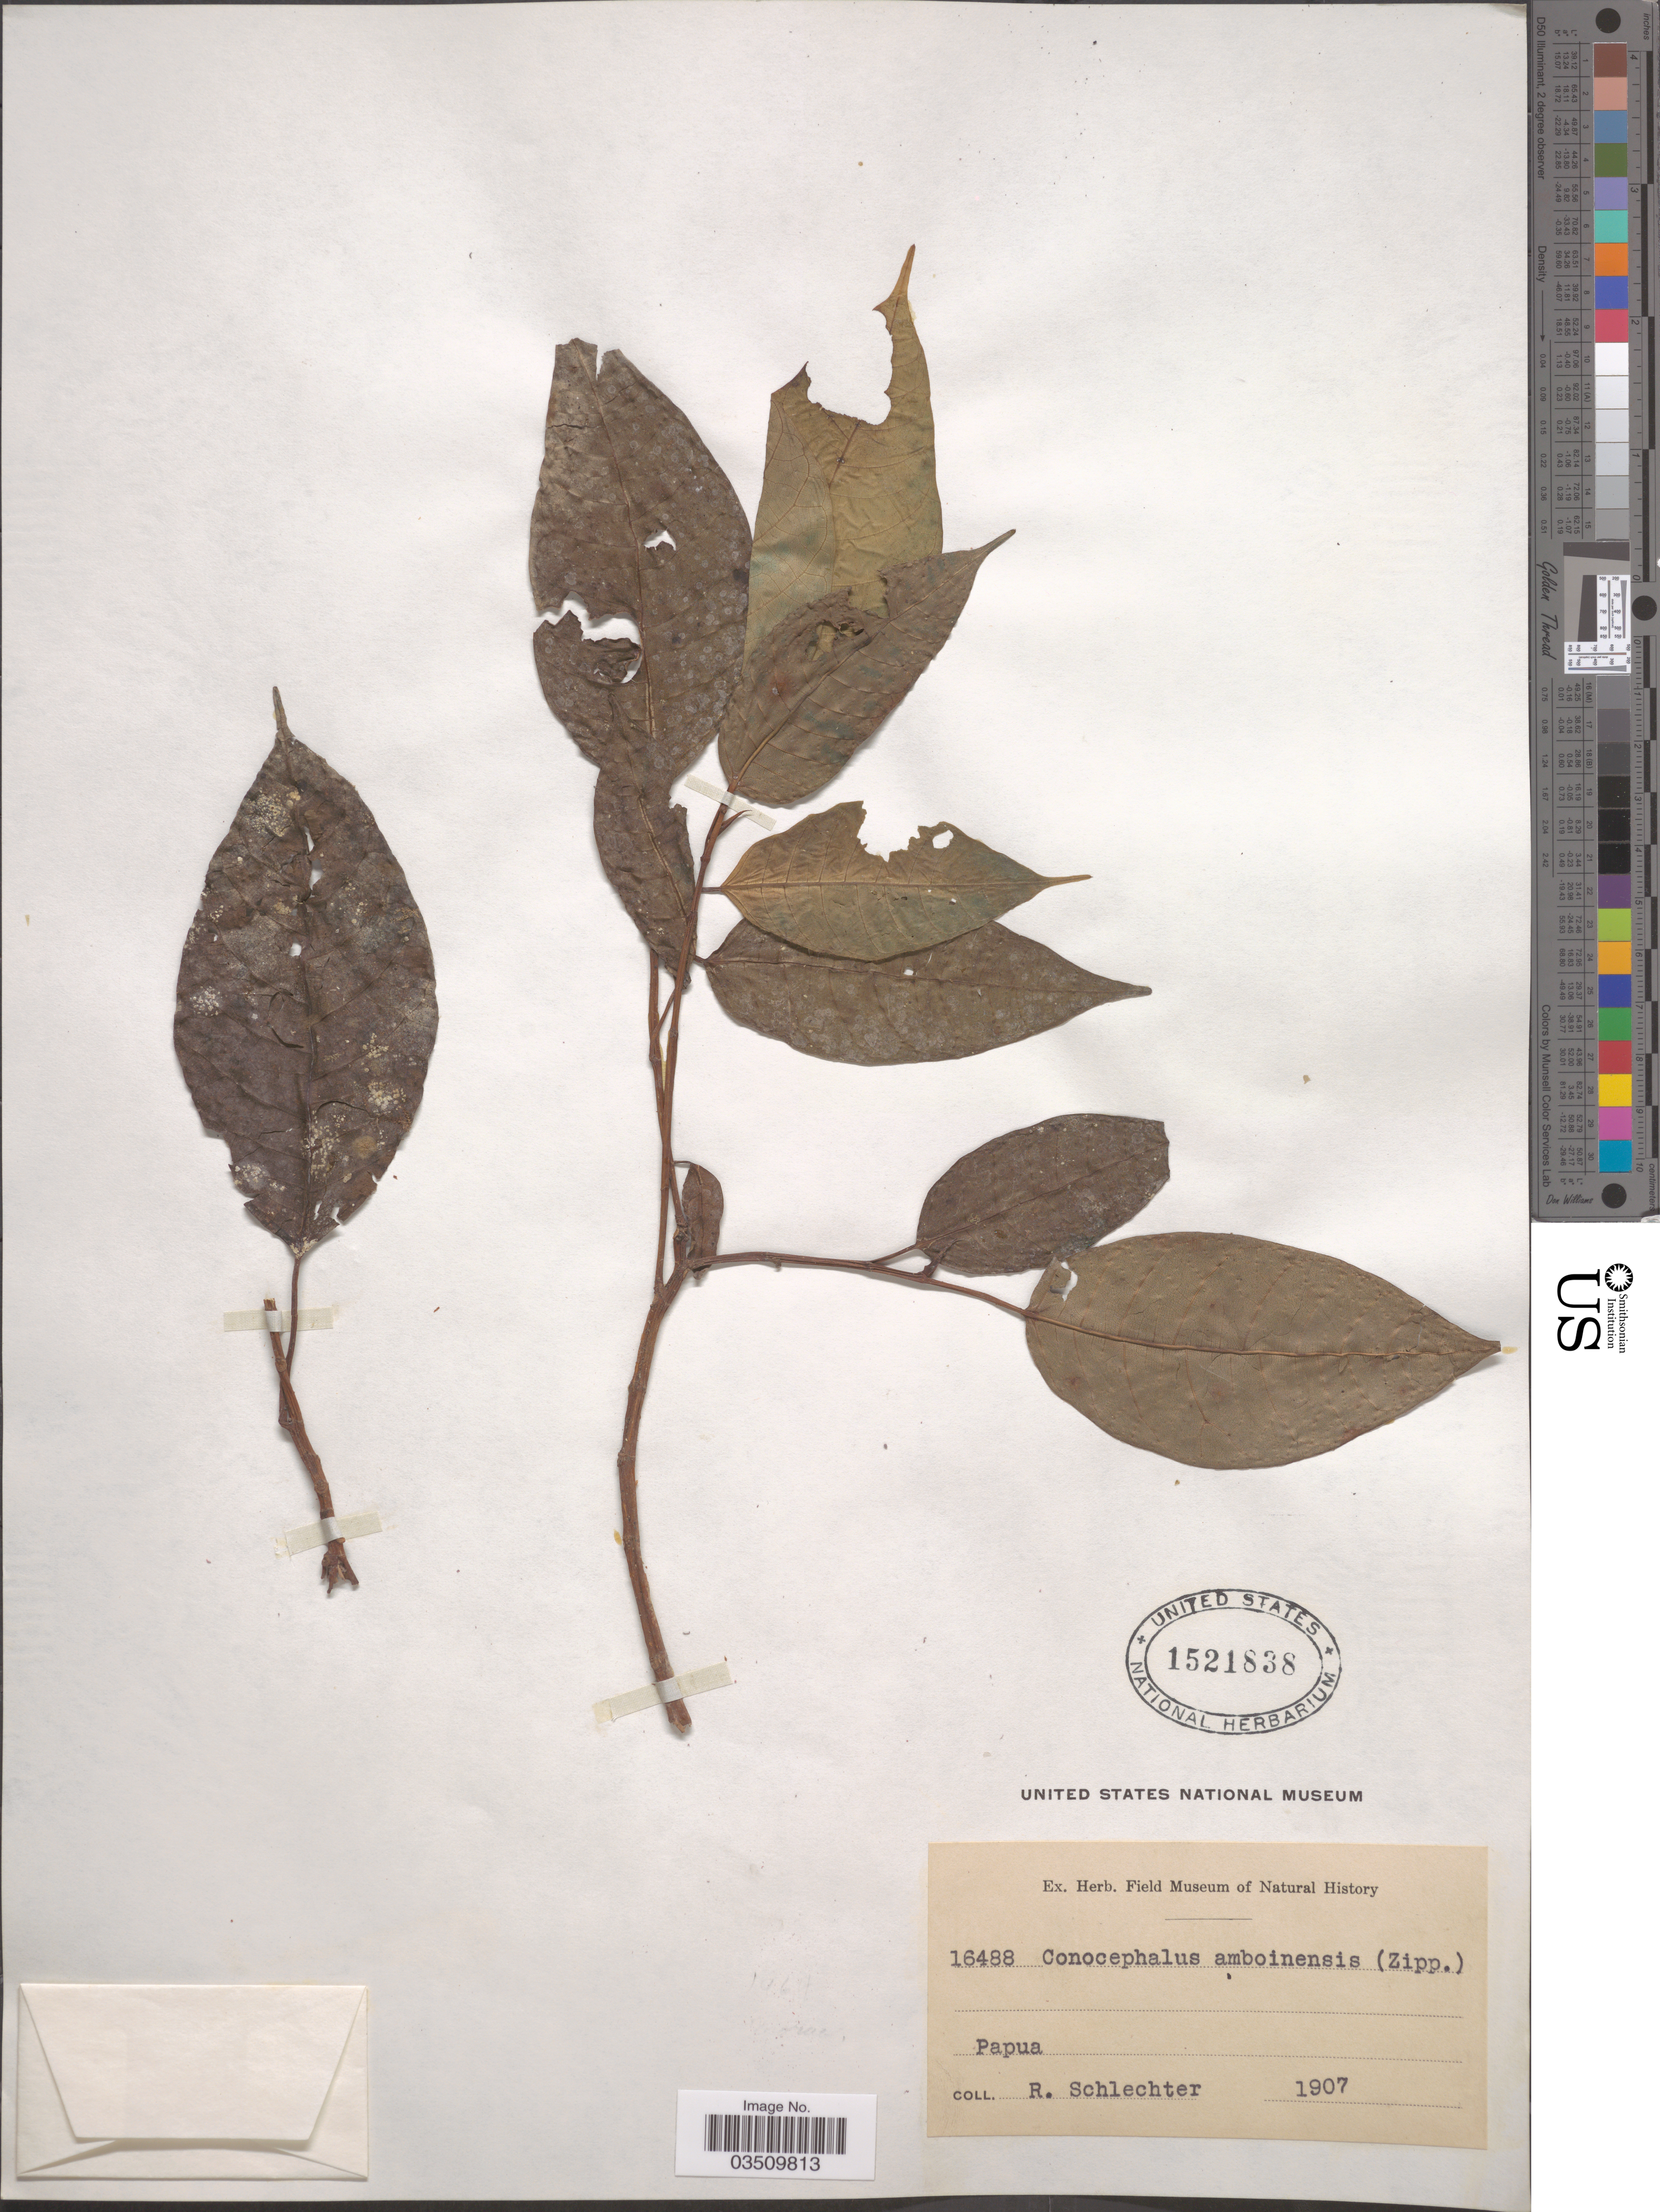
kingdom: Plantae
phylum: Tracheophyta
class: Magnoliopsida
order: Rosales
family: Urticaceae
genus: Poikilospermum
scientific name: Poikilospermum amboinense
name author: Zipp. & Miq.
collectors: F. R. R. Schlechter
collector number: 16488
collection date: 1907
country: Papua New Guinea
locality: Papua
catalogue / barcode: US 1521838